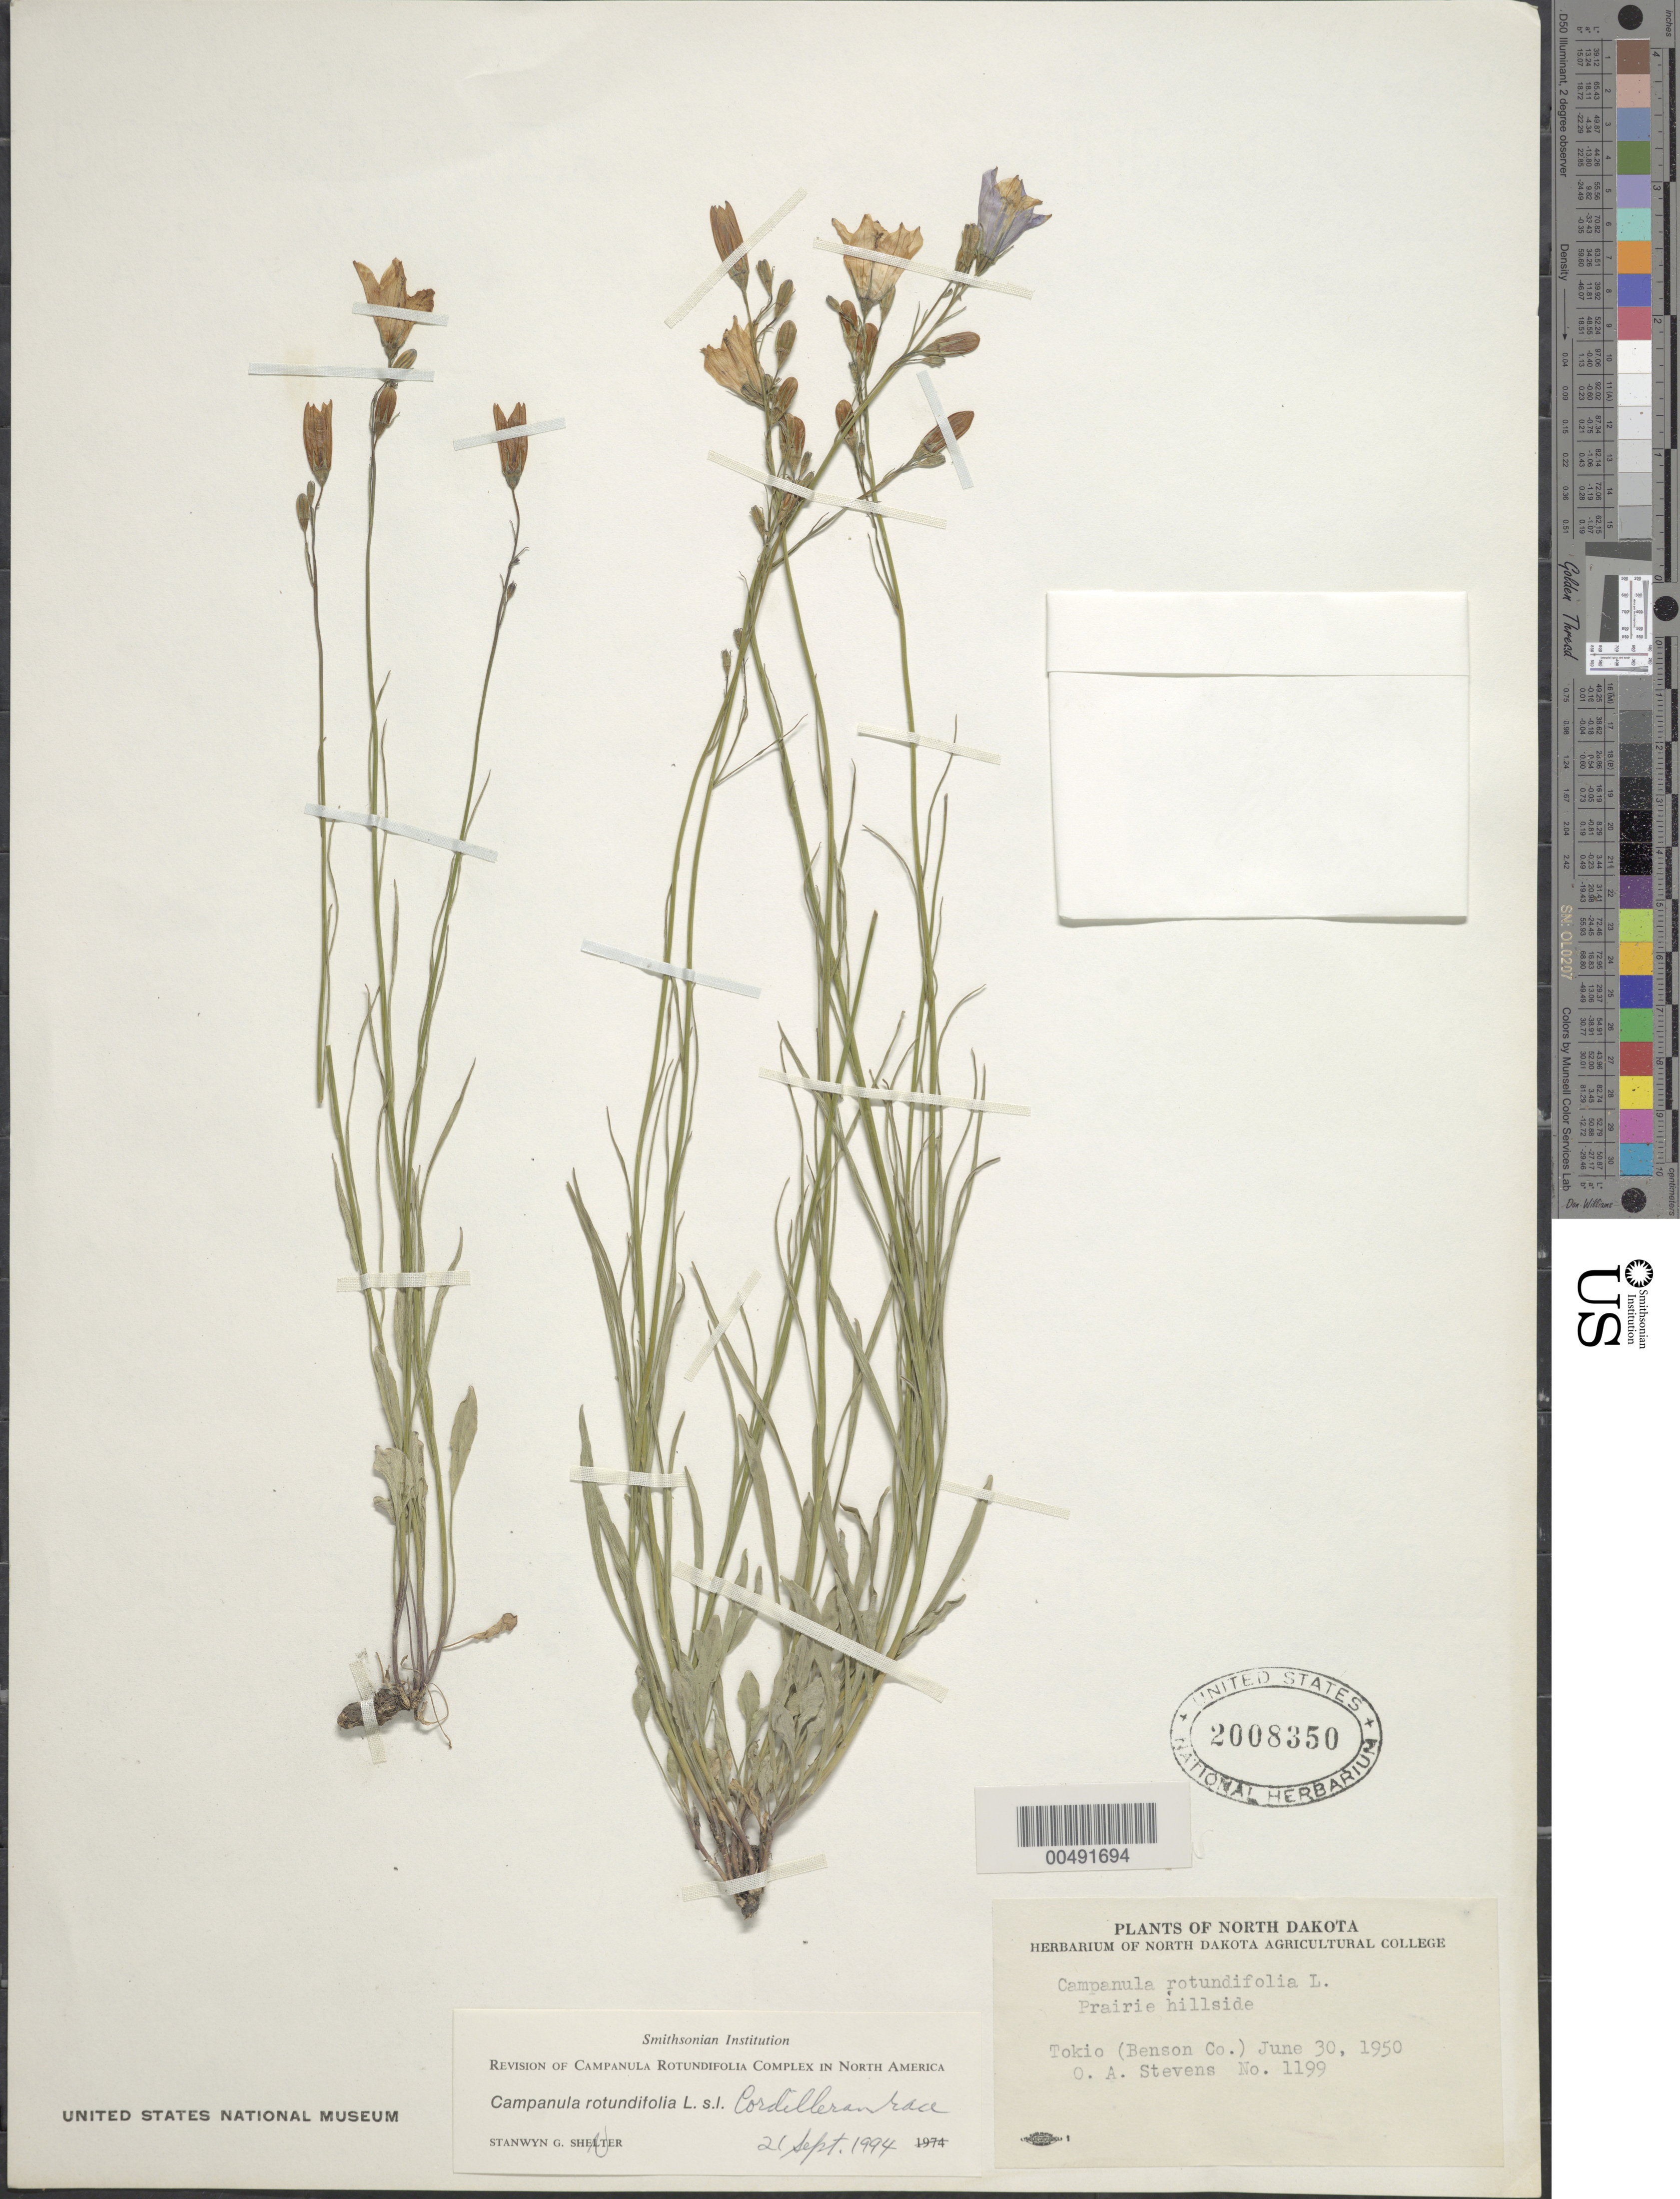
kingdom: Plantae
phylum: Tracheophyta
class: Magnoliopsida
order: Asterales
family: Campanulaceae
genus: Campanula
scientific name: Campanula rotundifolia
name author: L.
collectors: O. Stevens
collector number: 1199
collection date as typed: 30 Jun 1950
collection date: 1950-06-30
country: United States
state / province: North Dakota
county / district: Benson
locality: Tokio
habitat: prairie hillside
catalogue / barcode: US 2008350